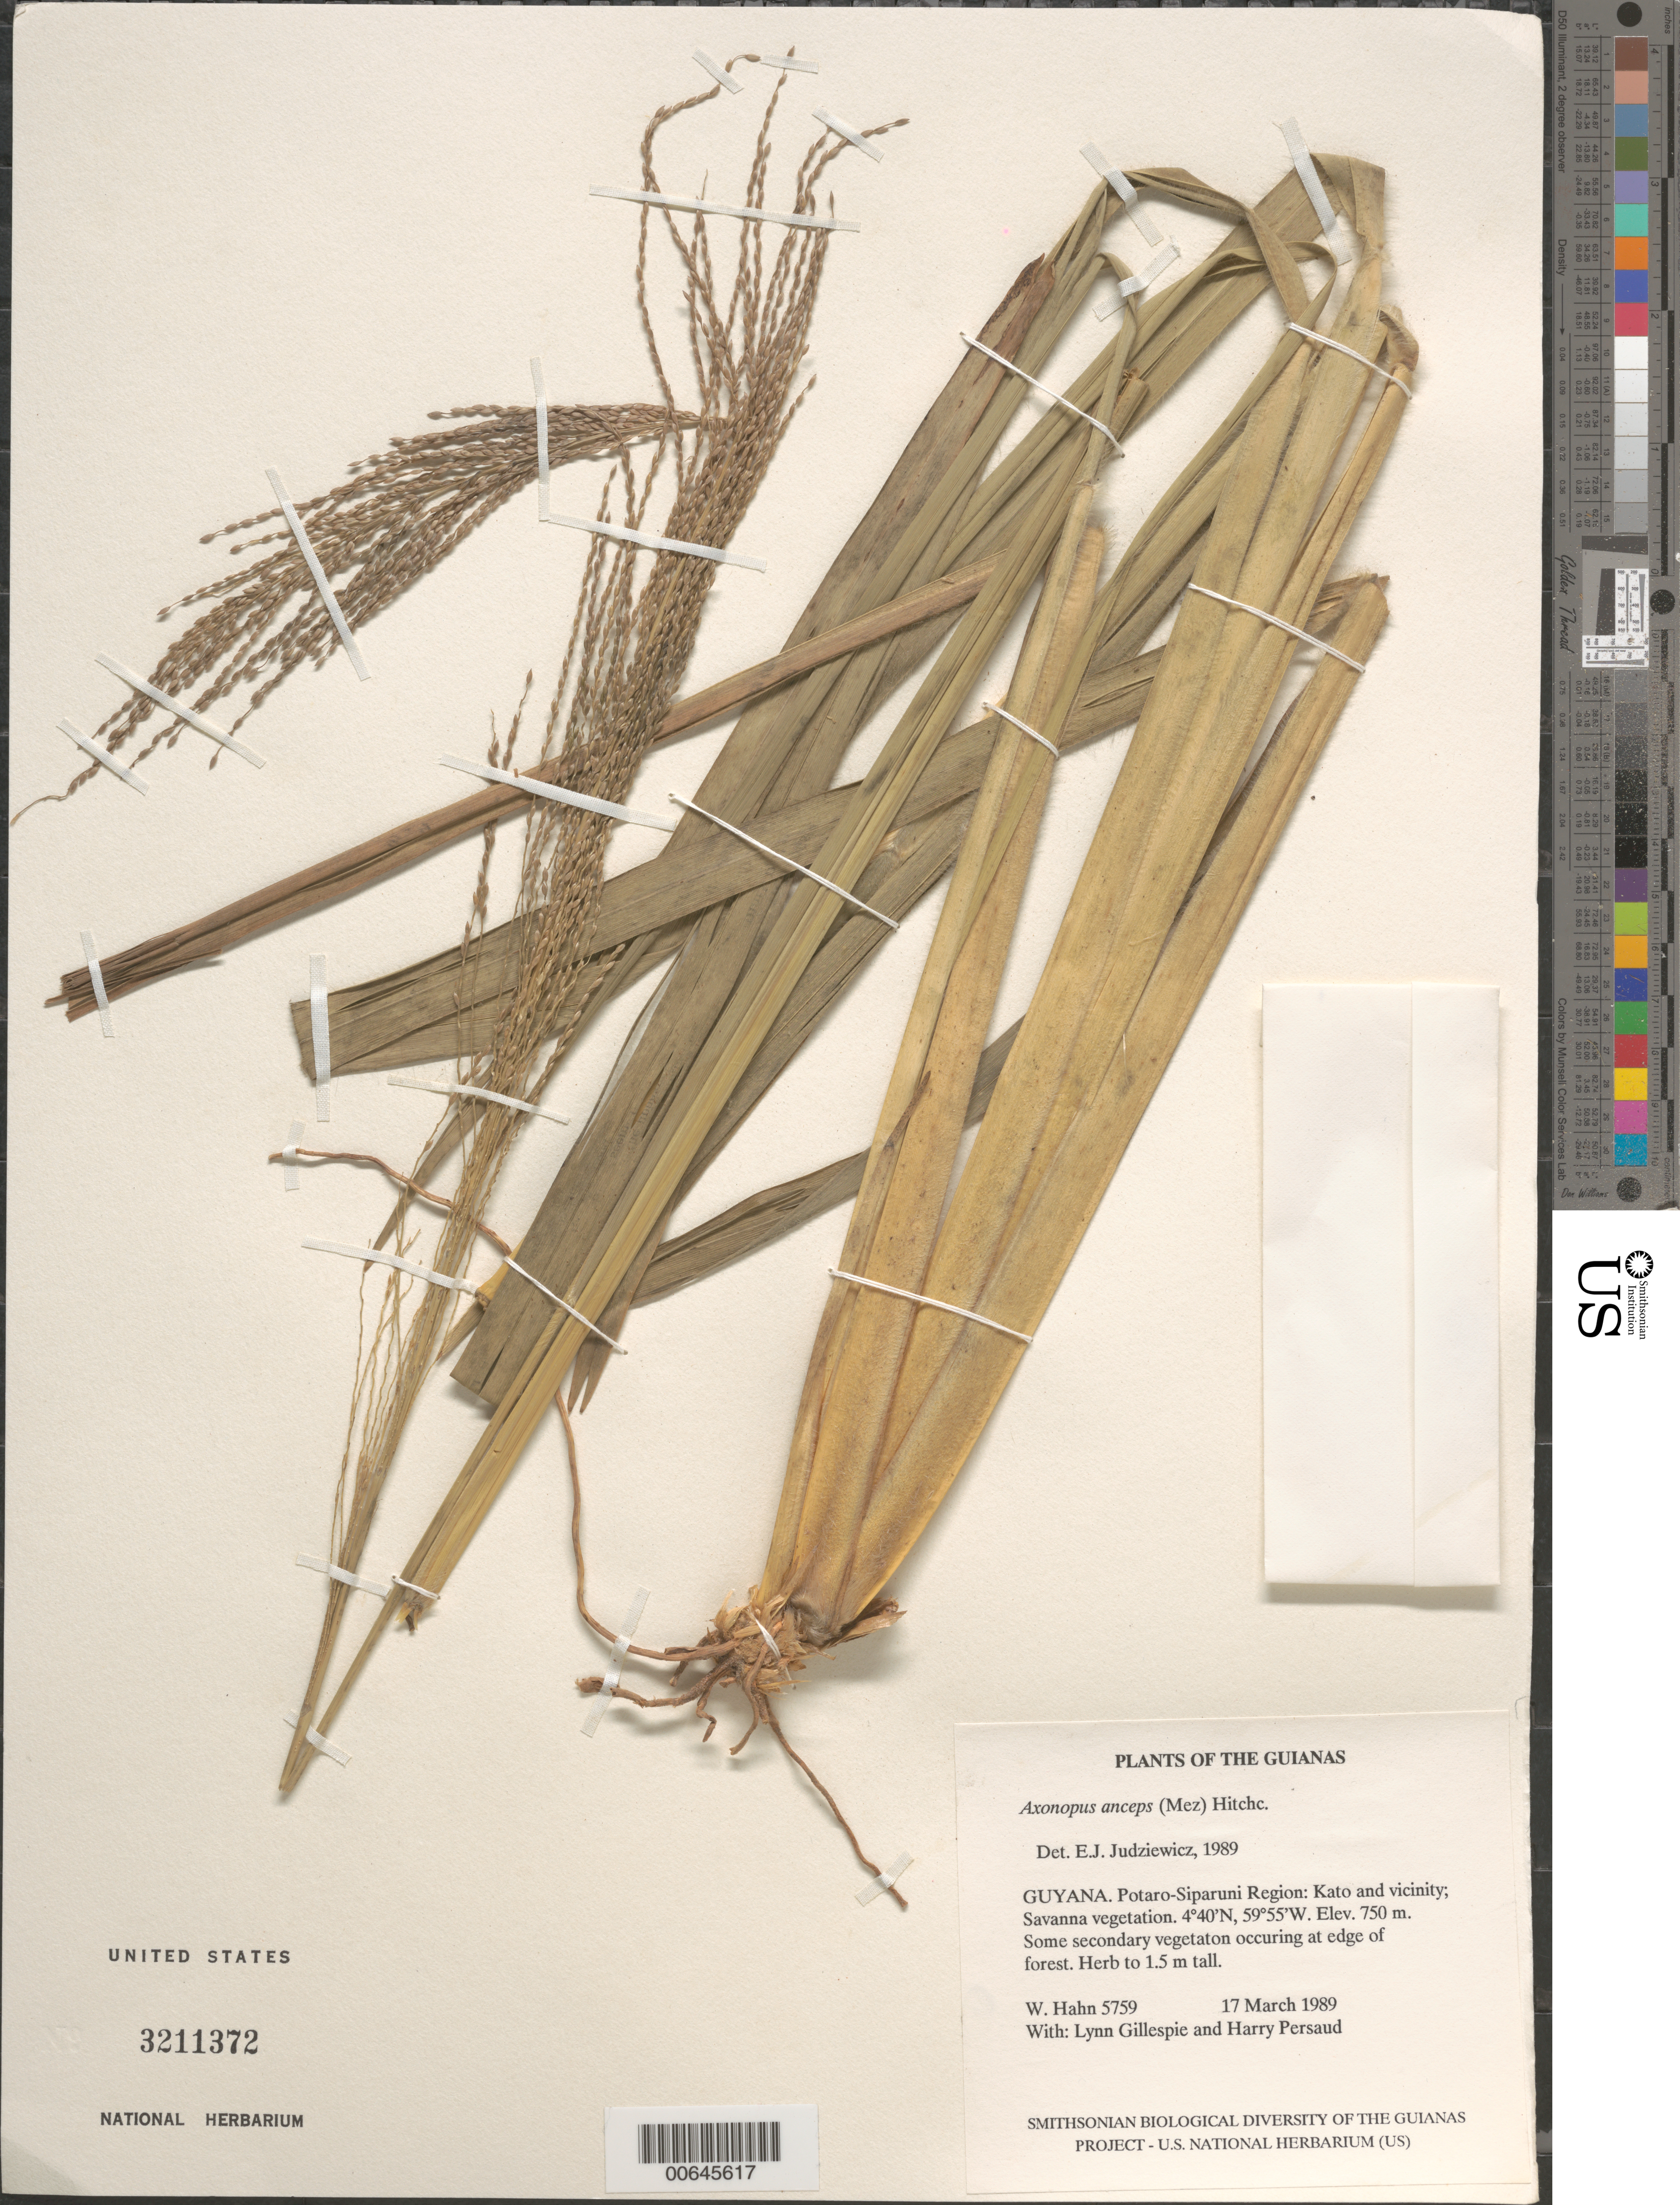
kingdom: Plantae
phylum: Tracheophyta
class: Liliopsida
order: Poales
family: Poaceae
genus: Axonopus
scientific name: Axonopus anceps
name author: (Mez) Hitchc.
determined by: Judziewicz, E. J.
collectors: W. Hahn, L. J. Gillespie & H. Persaud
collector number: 5759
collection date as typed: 17 March 1989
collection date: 1989-03-17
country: Guyana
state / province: Potaro-Siparuni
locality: Kato and vicinity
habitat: Savanna vegetation. Some secondary vegetation occurring at edge of forest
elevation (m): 750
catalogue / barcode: US 3211372